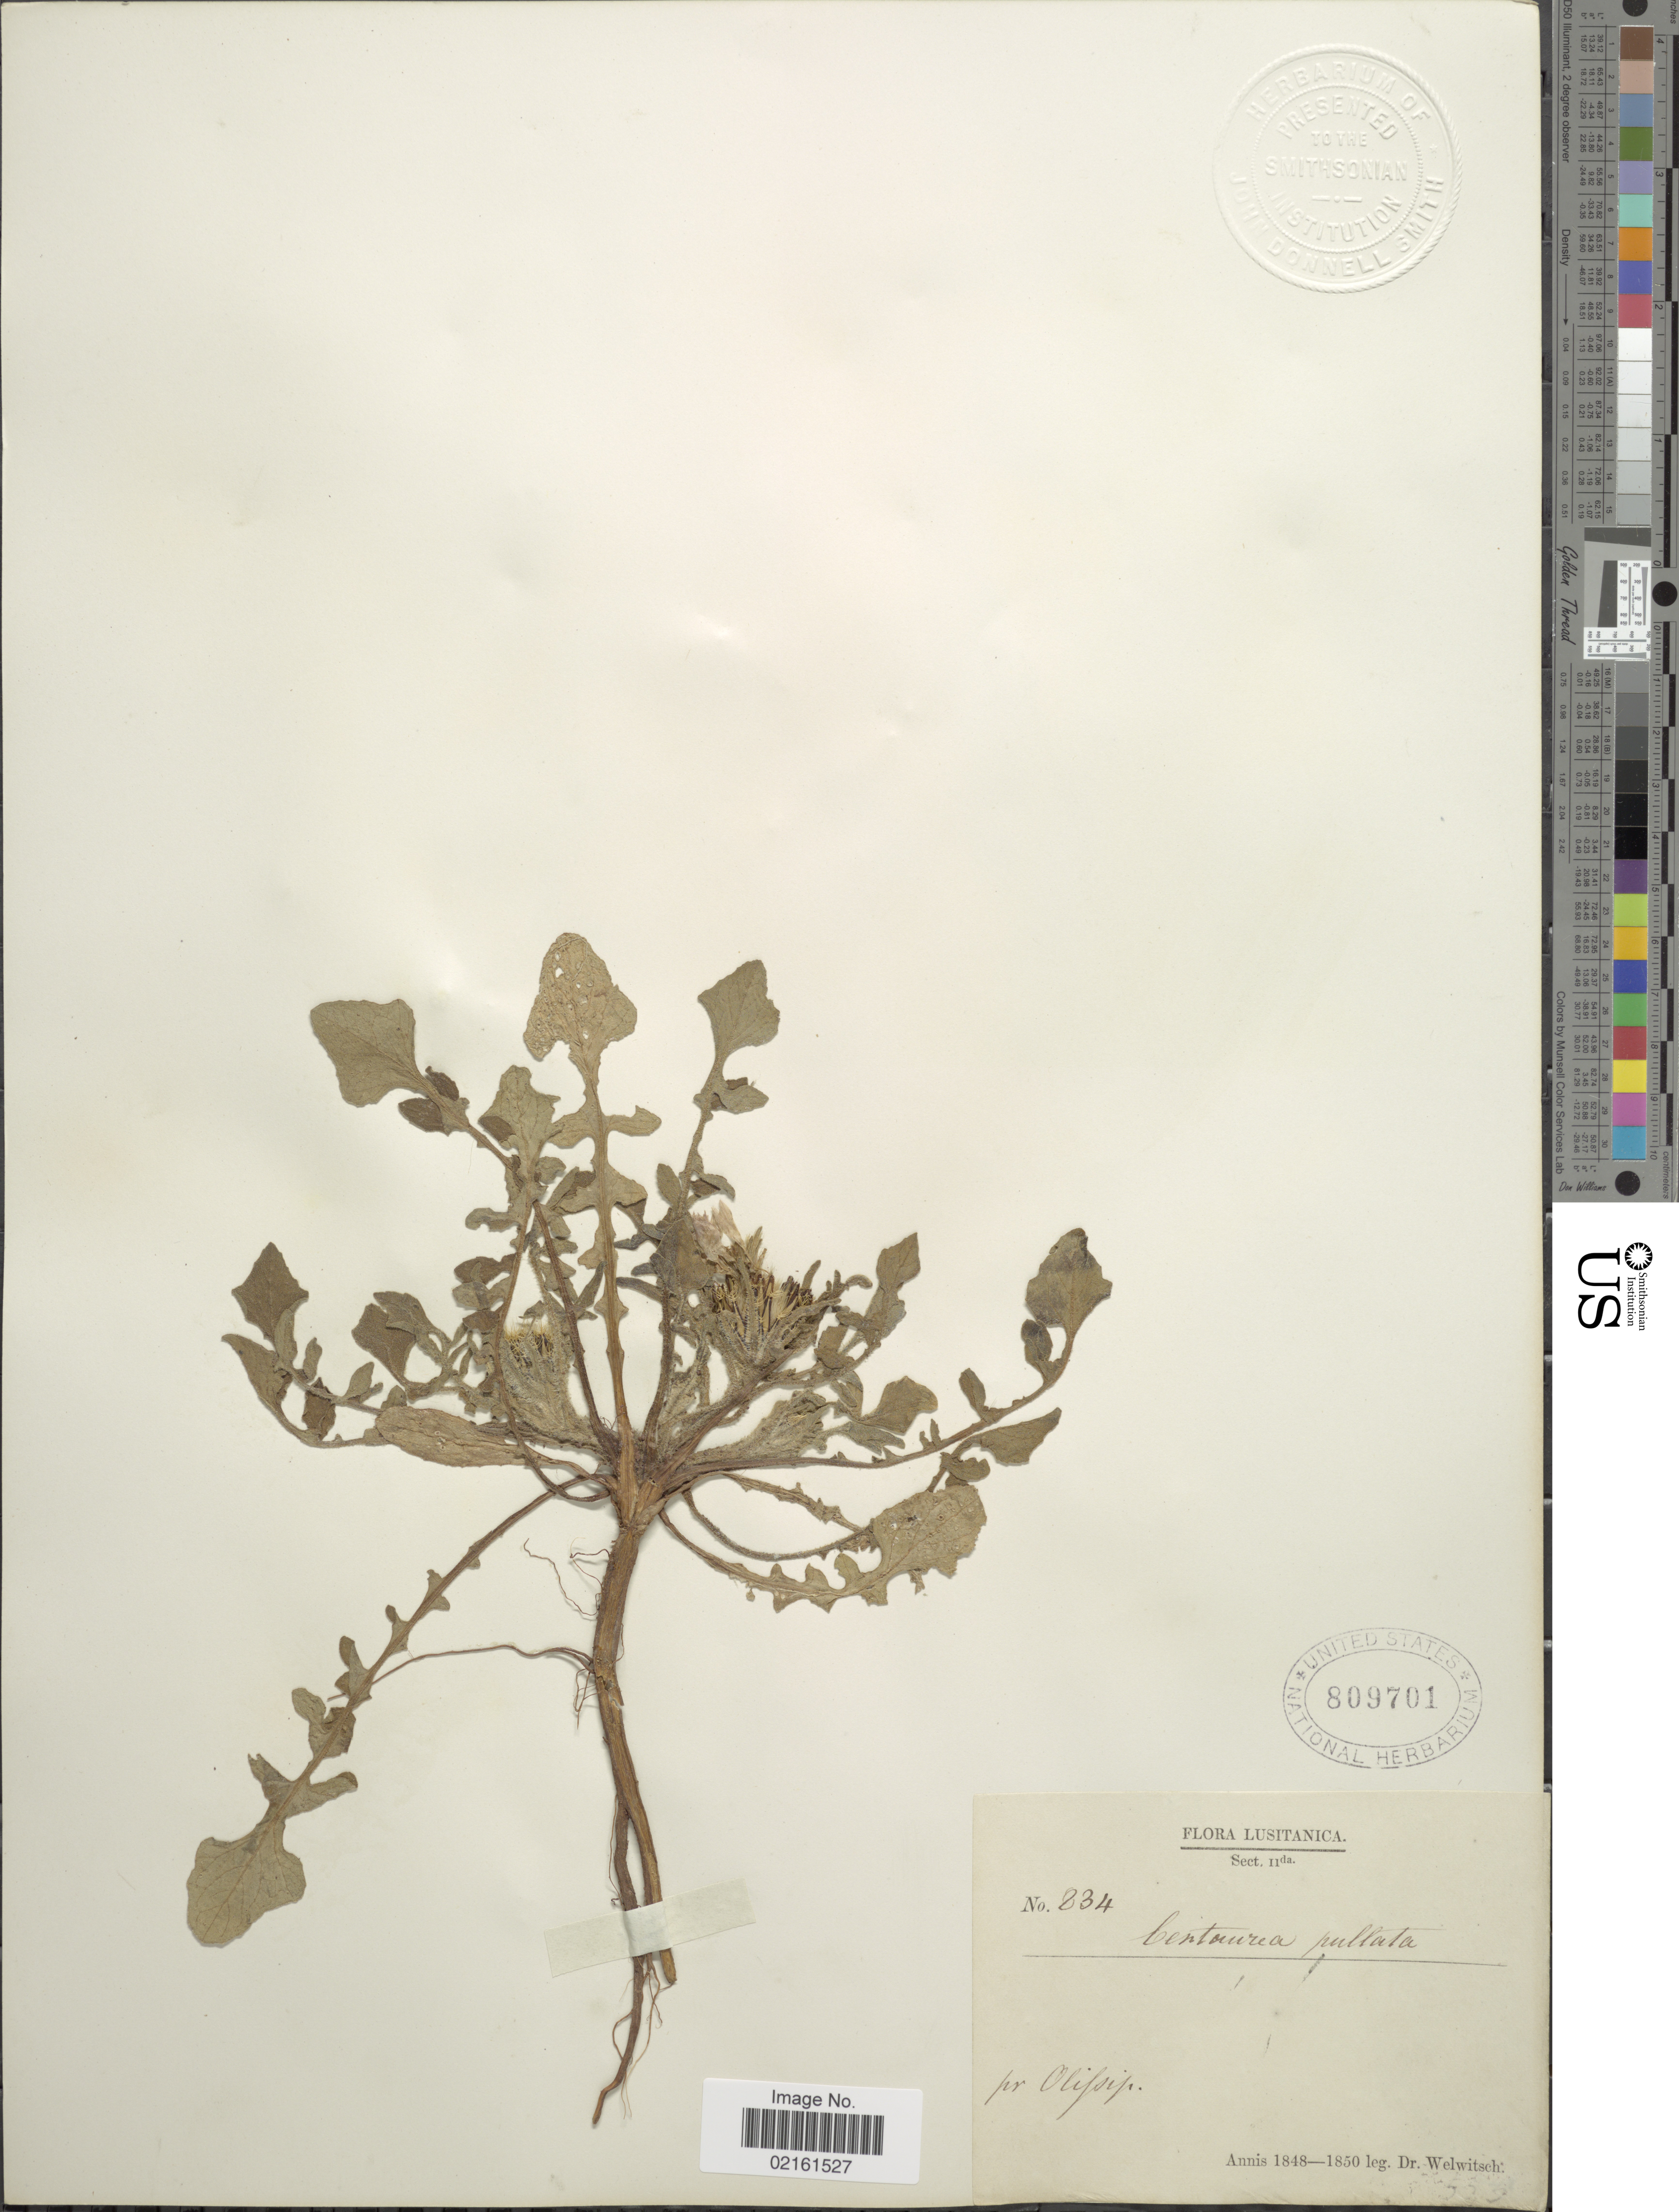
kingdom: Plantae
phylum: Tracheophyta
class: Magnoliopsida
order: Asterales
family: Asteraceae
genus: Centaurea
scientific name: Centaurea pullata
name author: L.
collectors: -. Welwitsch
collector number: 234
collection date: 1848/1850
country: Portugal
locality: Lusitanica, pr. Olissippo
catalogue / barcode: US 809701